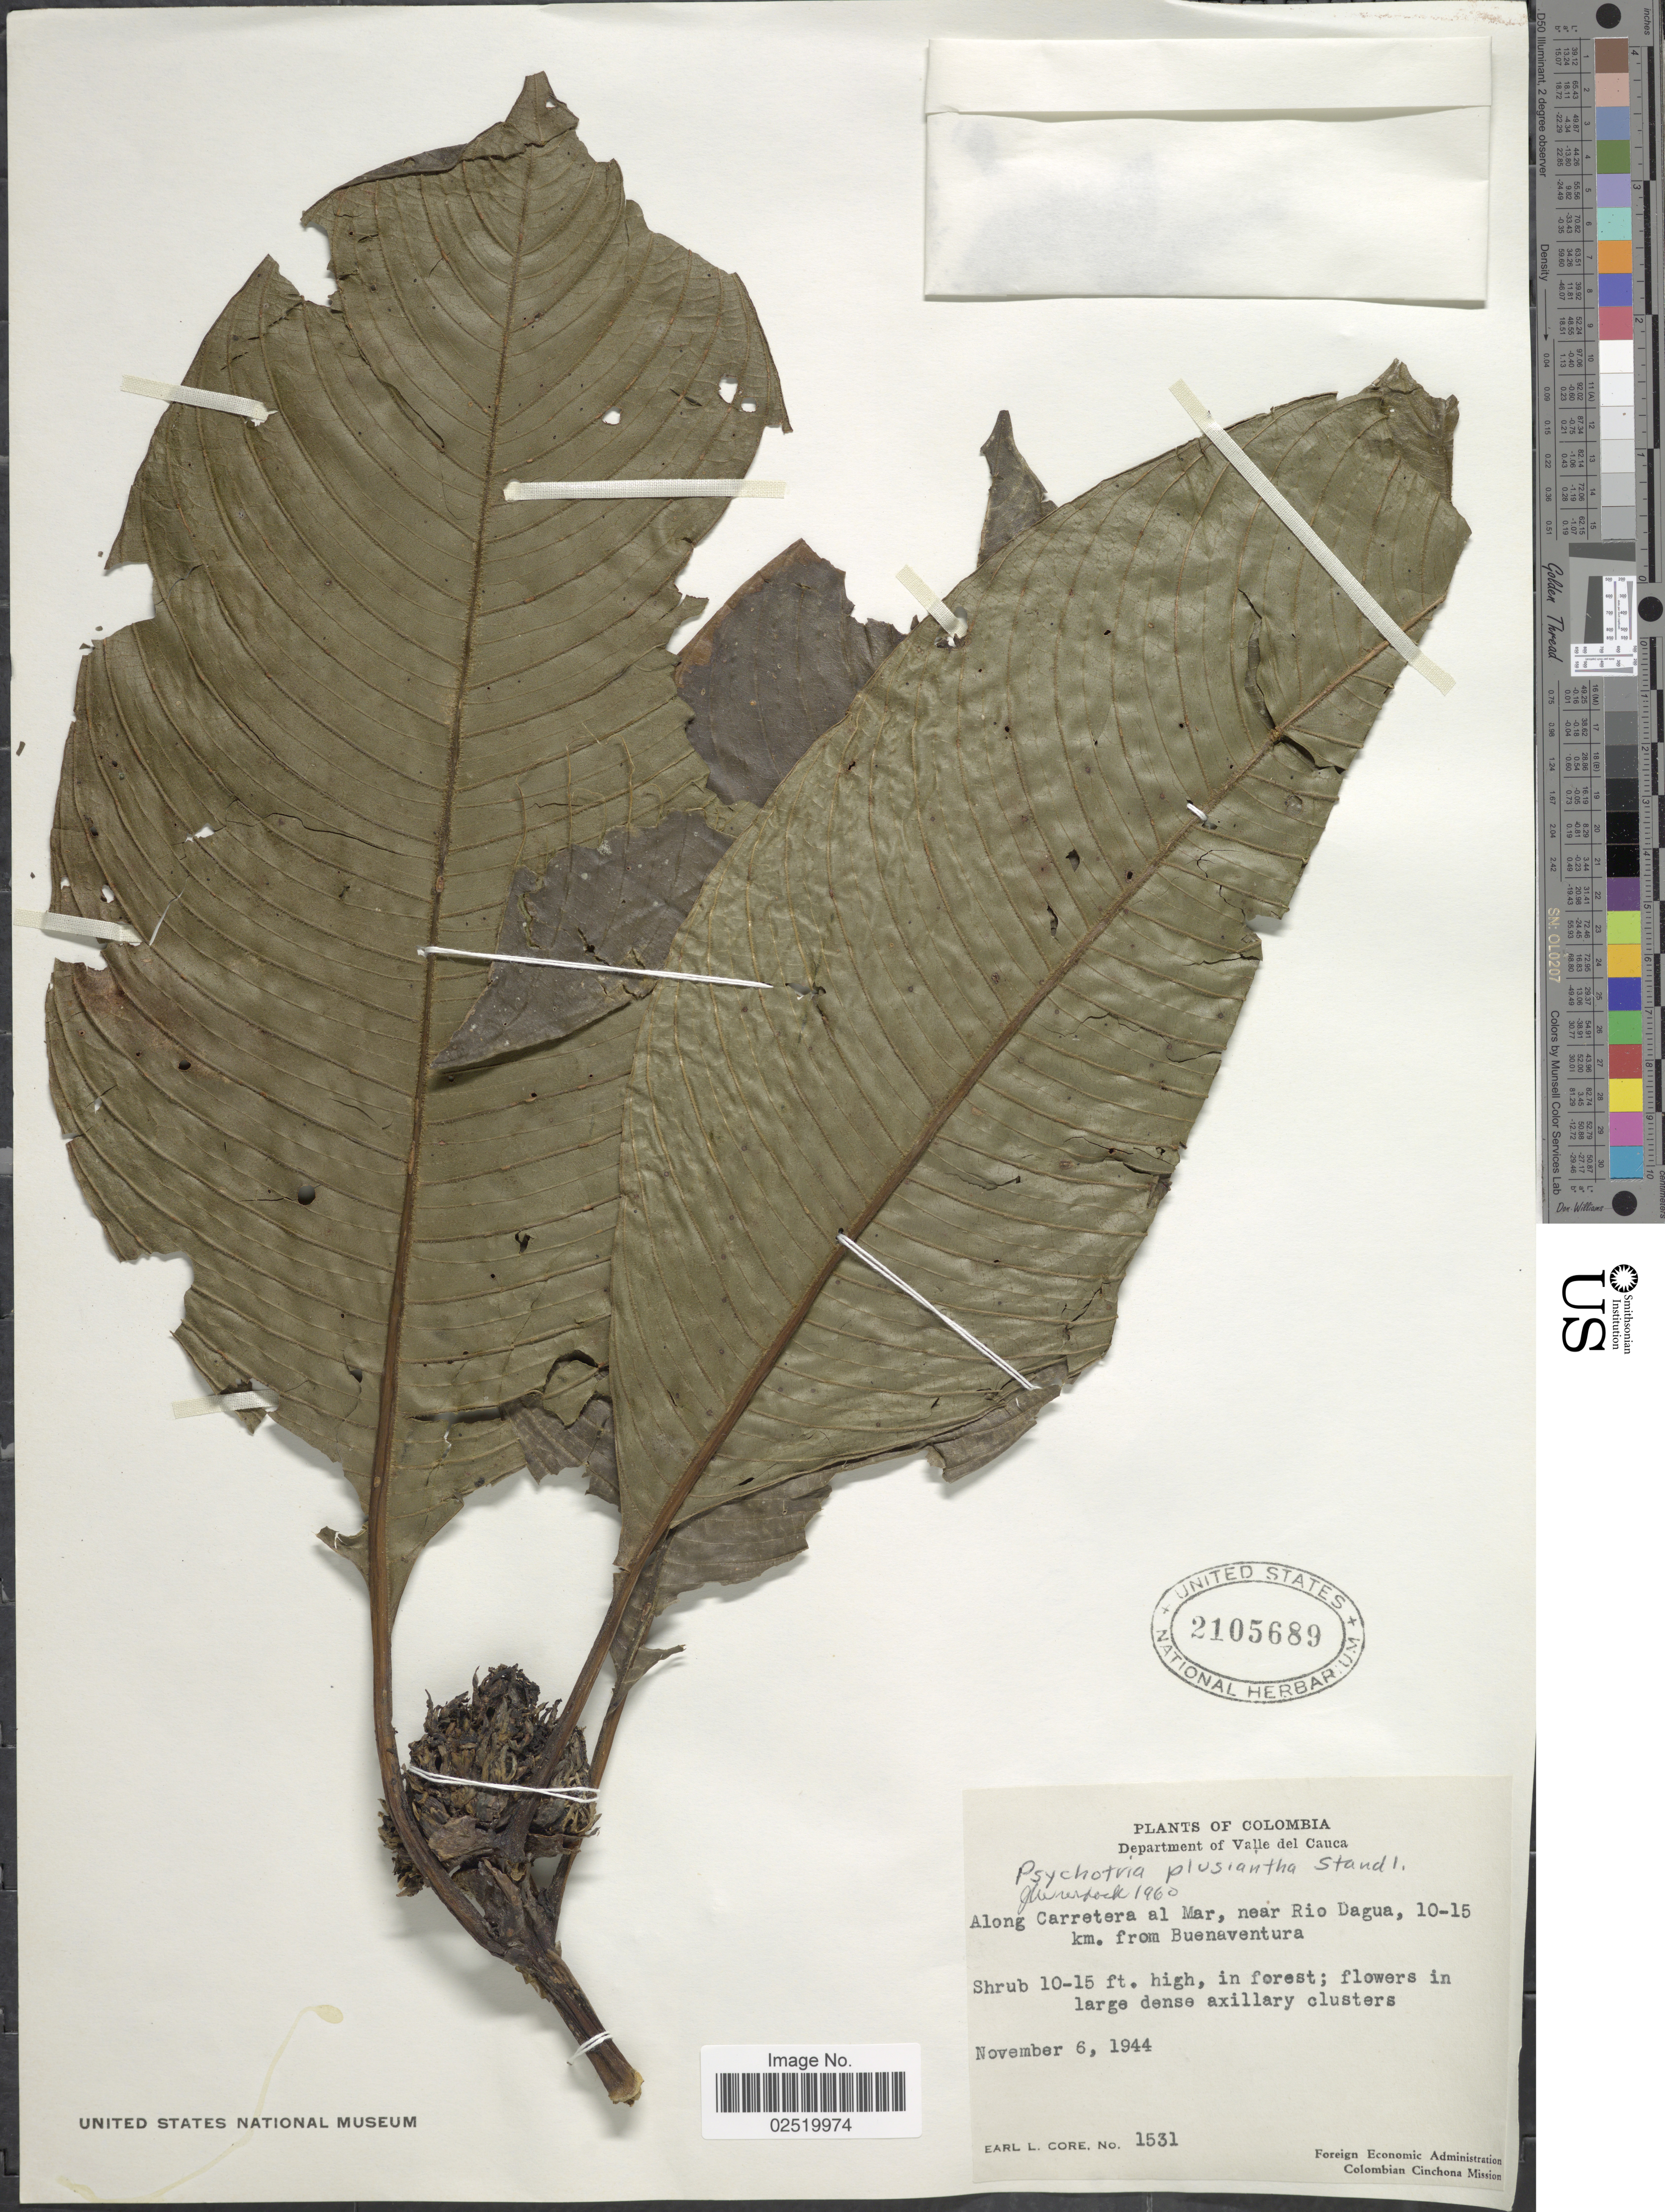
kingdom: Plantae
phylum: Tracheophyta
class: Magnoliopsida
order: Gentianales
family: Rubiaceae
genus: Psychotria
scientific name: Psychotria plusiantha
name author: Standl.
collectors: E. L. Core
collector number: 1531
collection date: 1944-11-06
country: Colombia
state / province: Valle del Cauca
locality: Along Carretera al Mar, near Rio Dagua, 10-15 km. from Buenaventura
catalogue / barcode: US 2105689